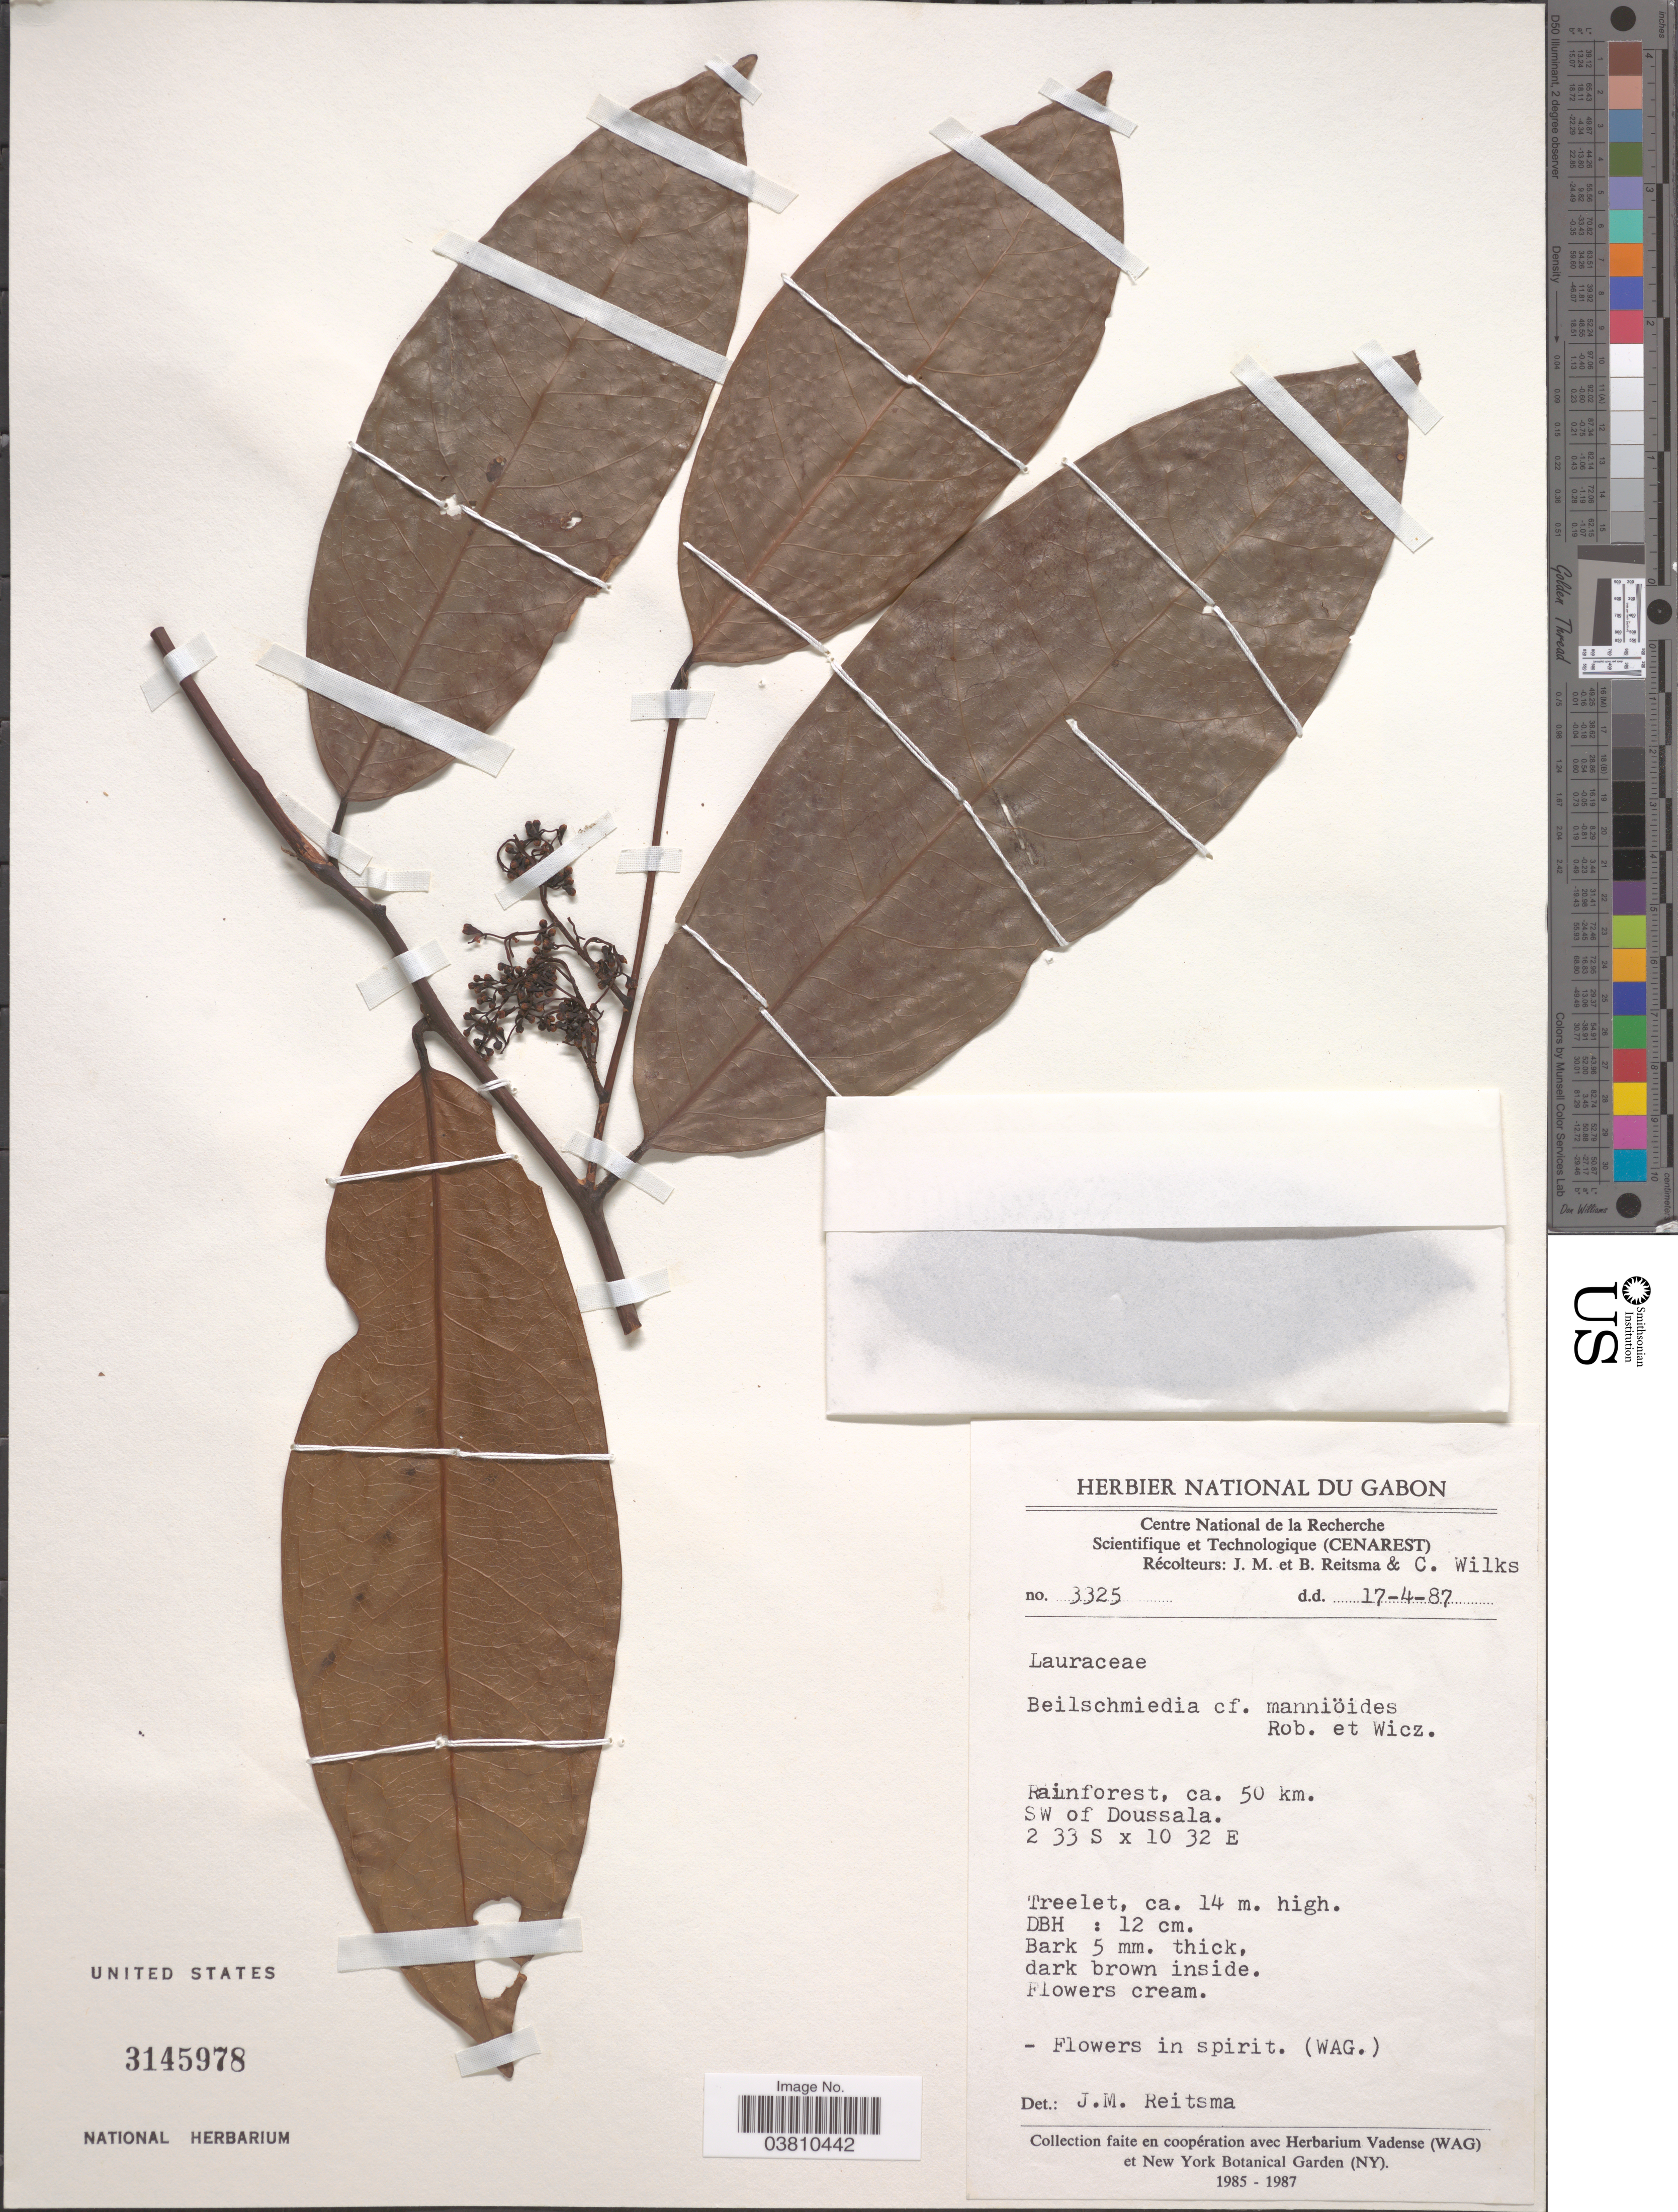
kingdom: Plantae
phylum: Tracheophyta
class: Magnoliopsida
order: Laurales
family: Lauraceae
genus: Beilschmiedia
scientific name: Beilschmiedia mannioides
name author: Robyns & R. Wilczek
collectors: J. Reitsma, B. Reitsma & C. Wilks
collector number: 3325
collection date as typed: Transcribed d/m/y: 17/4/87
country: Gabon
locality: Rainforest, ca. 50 km. SW of Doussala.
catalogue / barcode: US 3145978